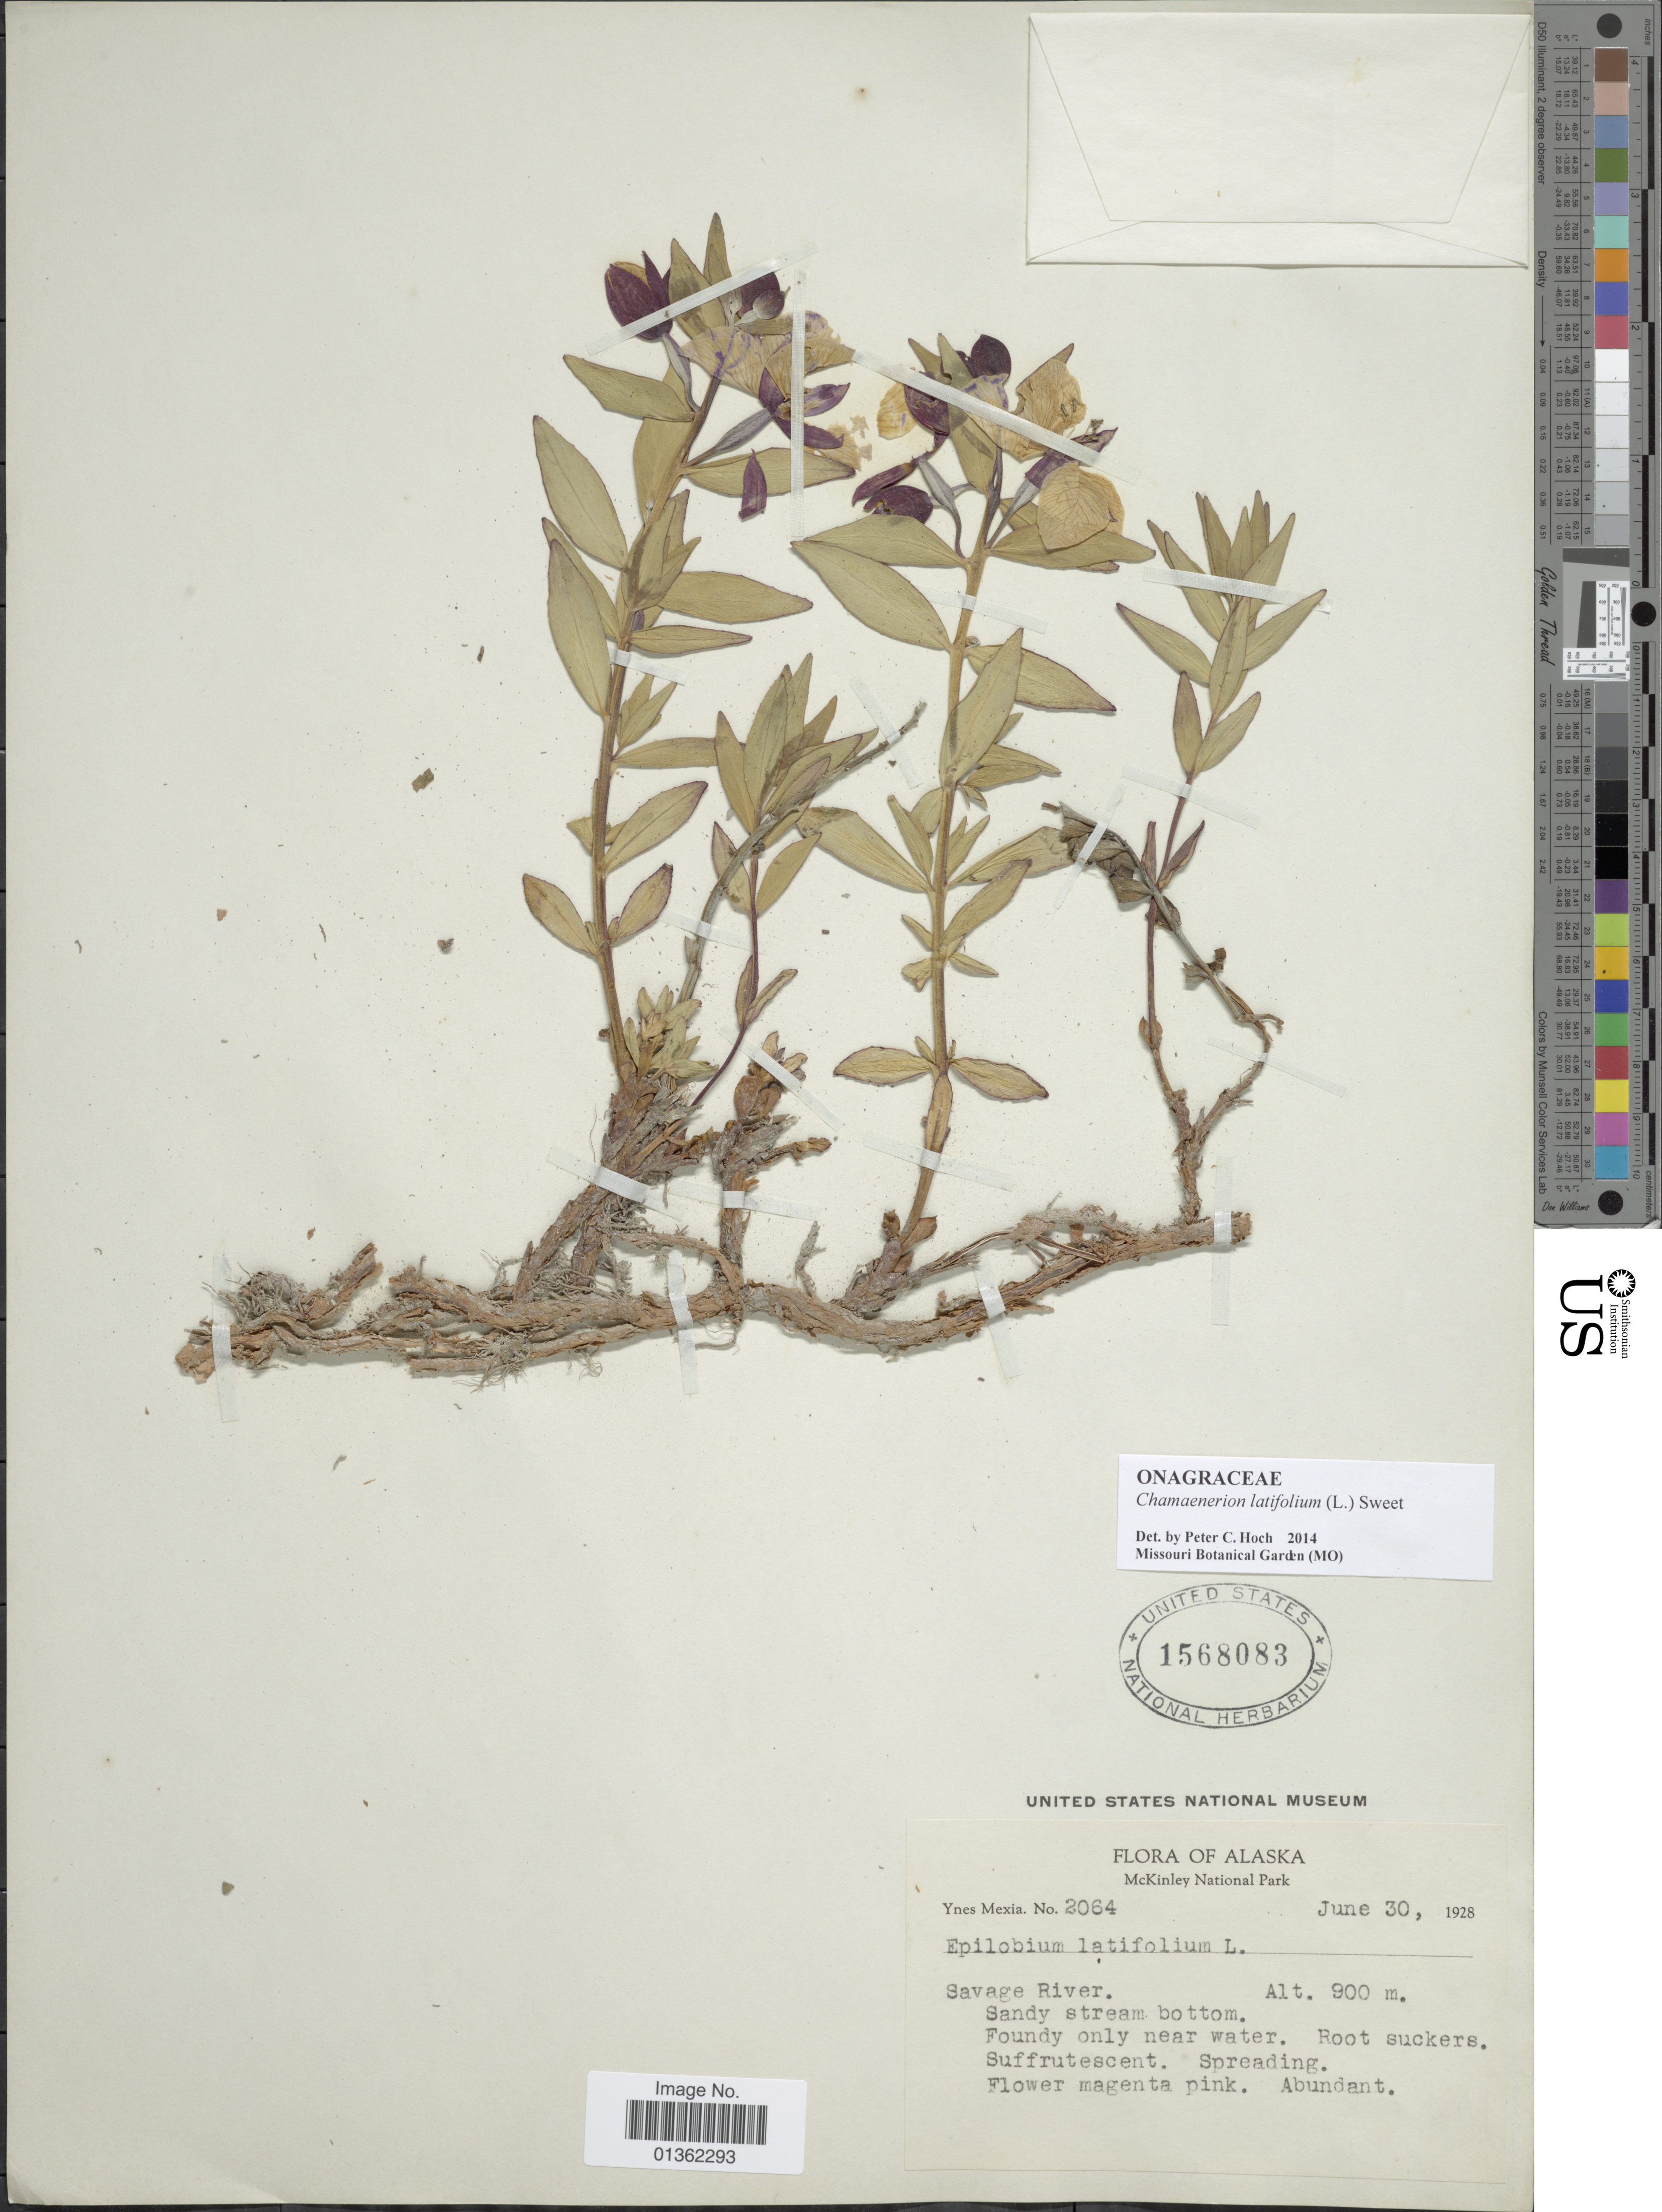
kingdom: Plantae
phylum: Tracheophyta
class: Magnoliopsida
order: Myrtales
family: Onagraceae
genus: Chamaenerion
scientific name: Chamaenerion latifolium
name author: (L.) Th. Fr. & Lange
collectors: Y. Mexia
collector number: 2064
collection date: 1928-06-30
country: United States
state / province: Alaska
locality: McKinley National Park. Savage River.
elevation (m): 900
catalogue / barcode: US 1568083